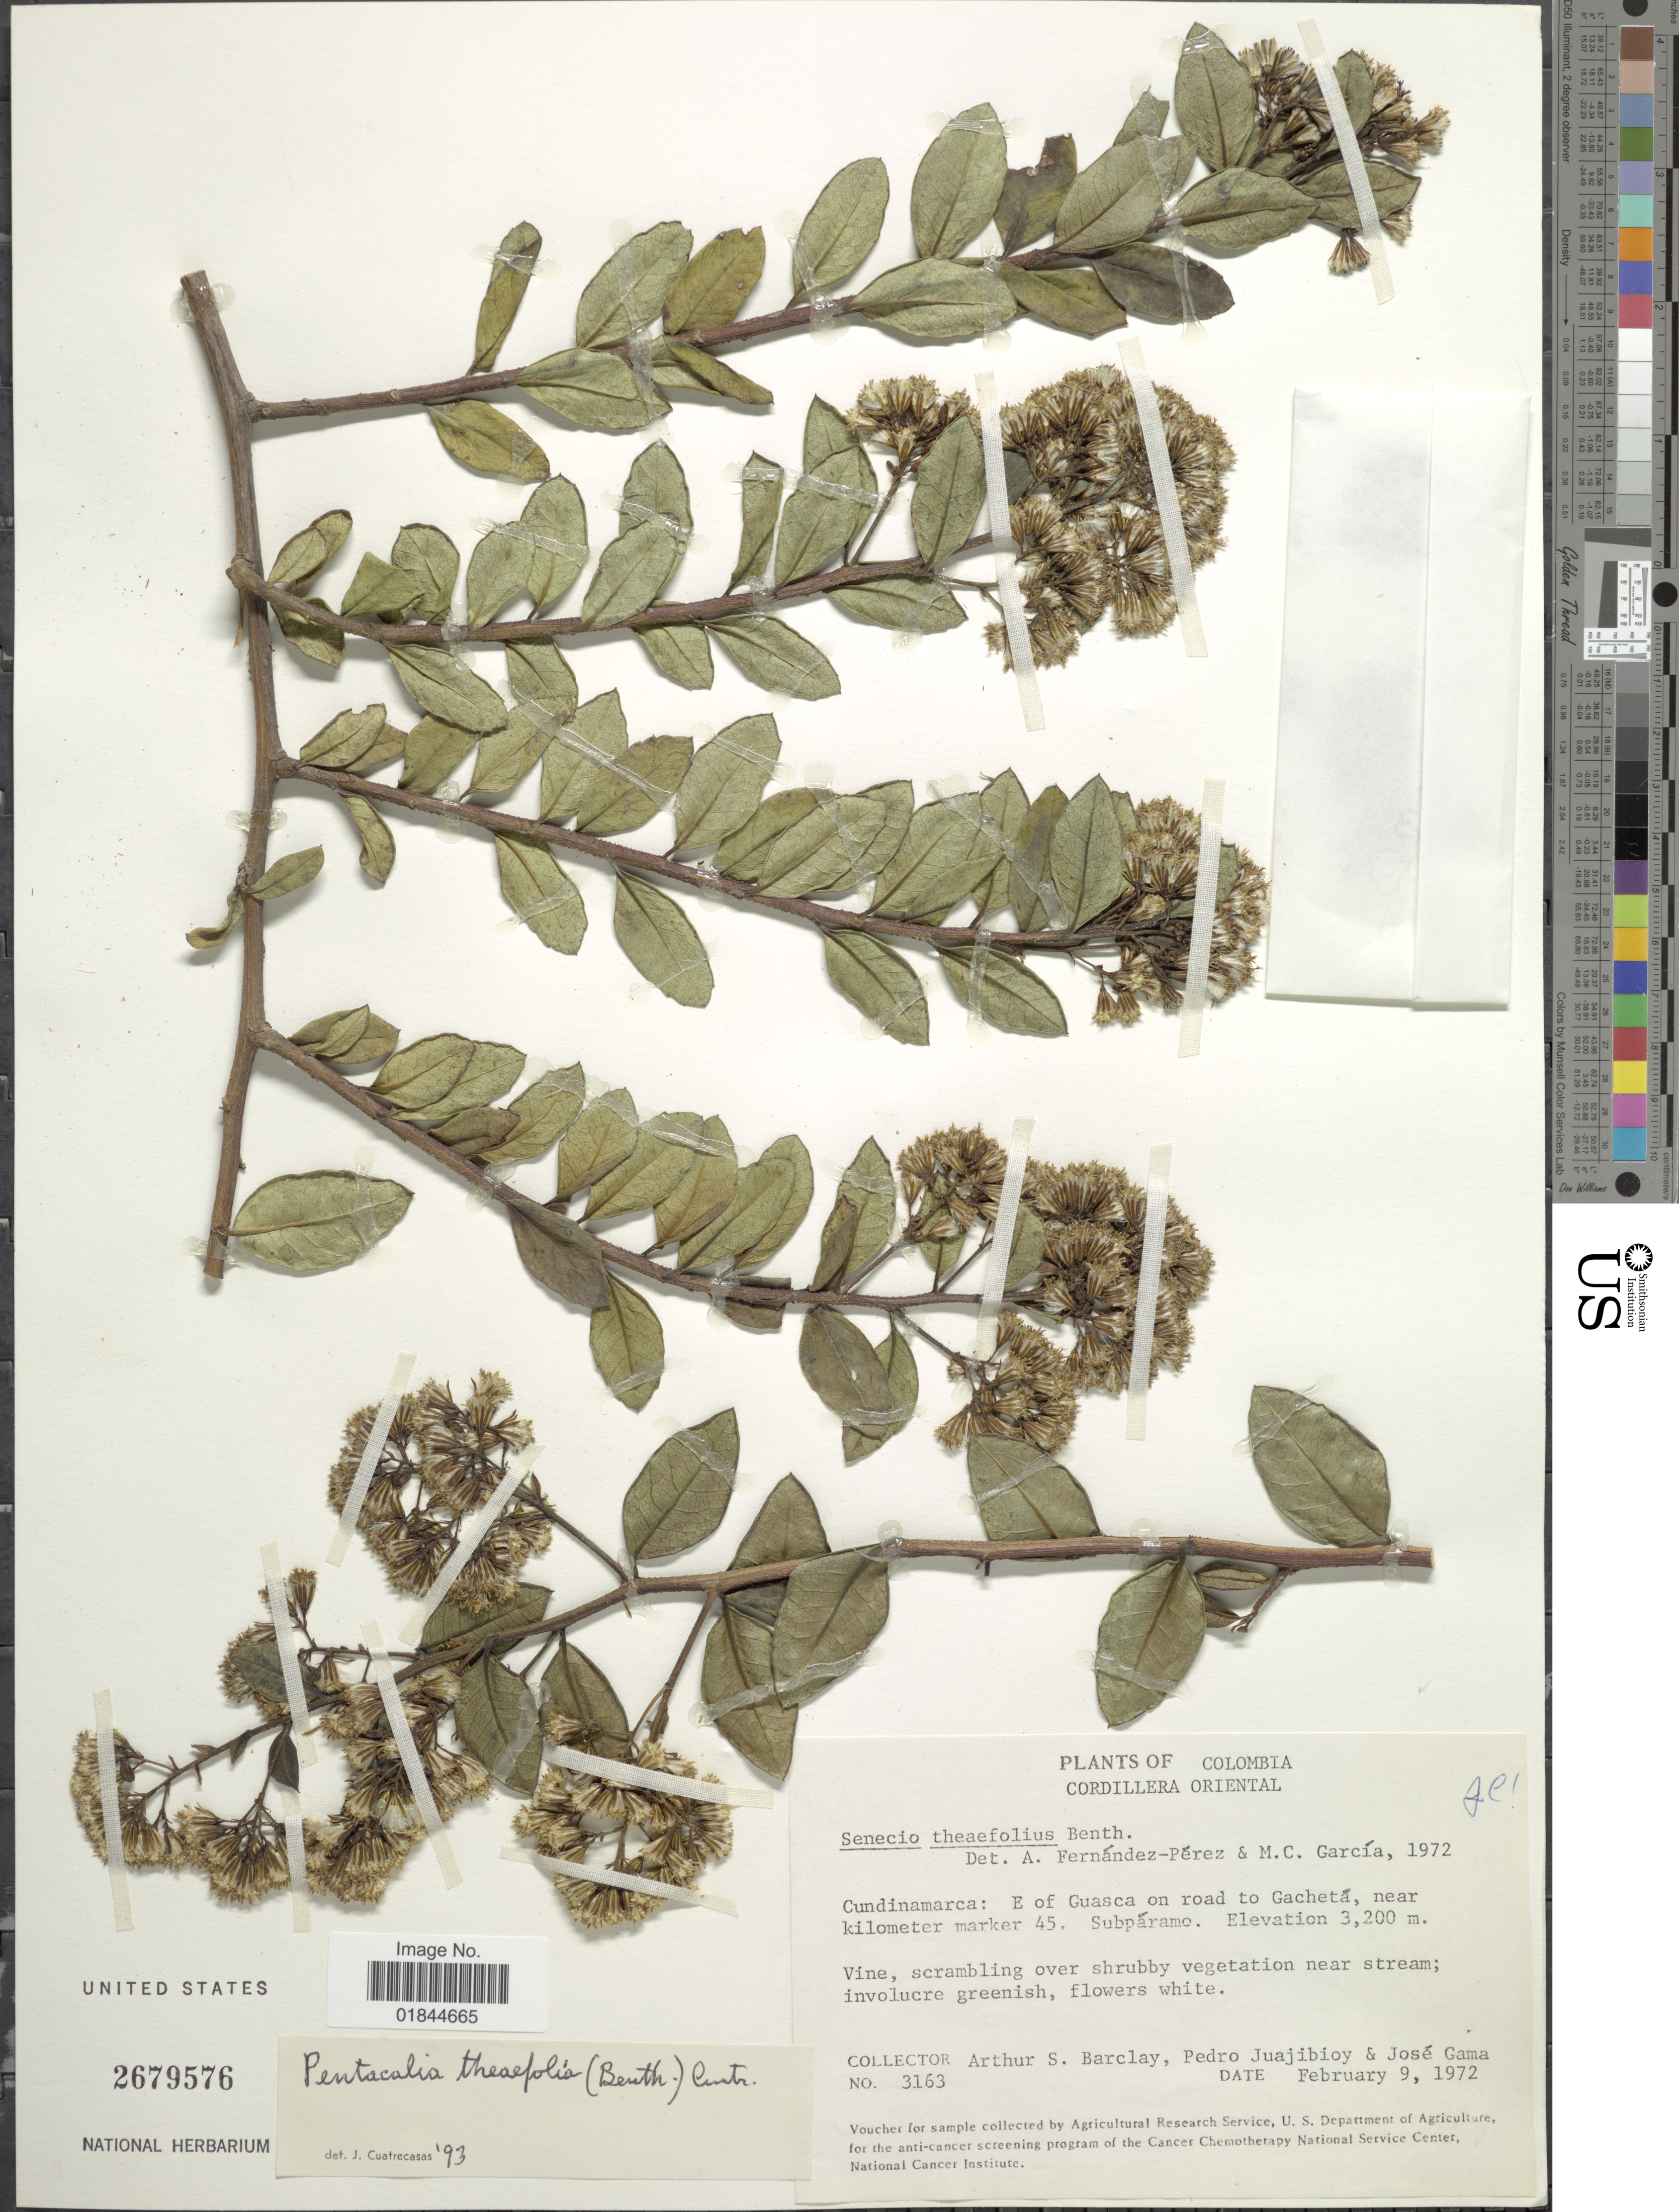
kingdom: Plantae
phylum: Tracheophyta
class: Magnoliopsida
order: Asterales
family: Asteraceae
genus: Pentacalia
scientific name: Pentacalia theifolia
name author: (Benth.) Cuatrec.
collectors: A. S. Barclay, P. Juajibioy & J. Agama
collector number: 3163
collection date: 1972-02-09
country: Colombia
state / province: Cundinamarca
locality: E of Guasca on road to Gacheta, near Kilometer marker 45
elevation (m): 3200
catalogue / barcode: US 2679576